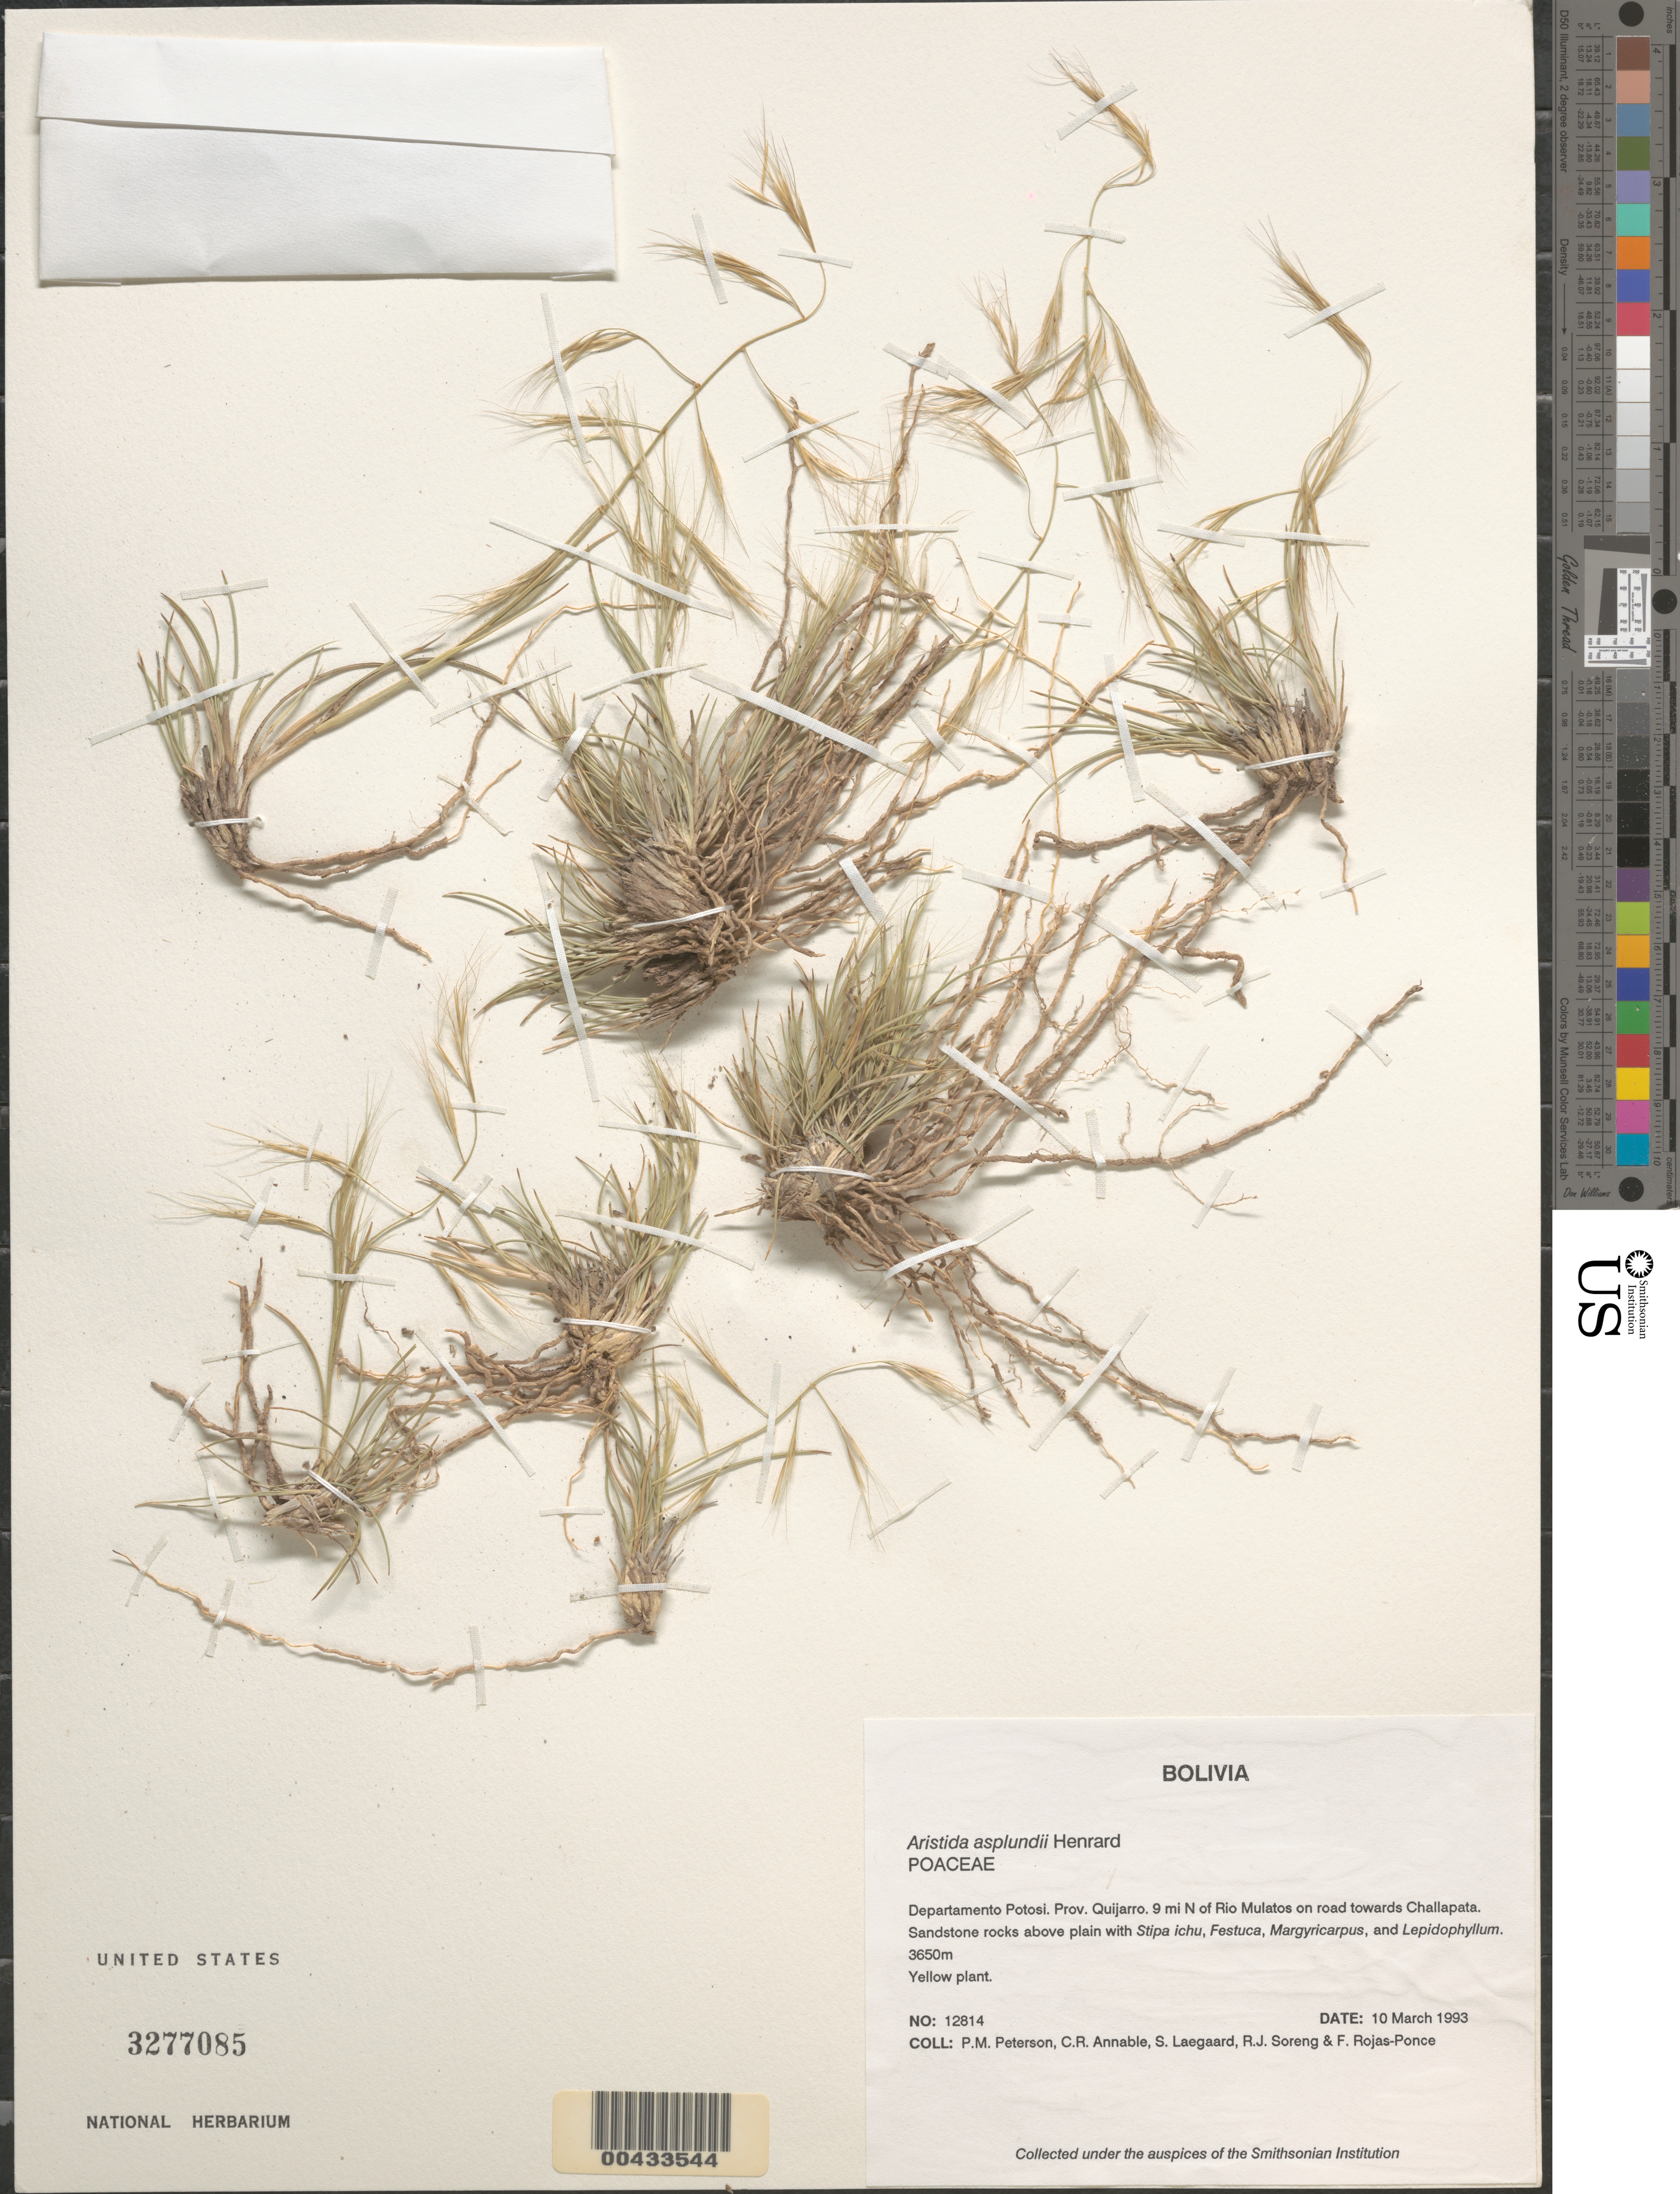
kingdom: Plantae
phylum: Tracheophyta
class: Liliopsida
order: Poales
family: Poaceae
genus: Aristida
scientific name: Aristida asplundii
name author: Henr.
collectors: P. M. Peterson, C. R. Annable, S. Lægaard, R. J. Soreng & F. Rojas-Ponce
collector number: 12814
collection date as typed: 10 Mar 1993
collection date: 1993-03-10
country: Bolivia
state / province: Potosí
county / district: Quijarro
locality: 9 mi N of Rio Mulatos on road towards Challapata.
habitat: Sandstone rocks above plain with Stipa ichu, Festuca, Margyricarpus, and Lepidophyllum.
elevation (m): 3650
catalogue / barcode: US 3277085